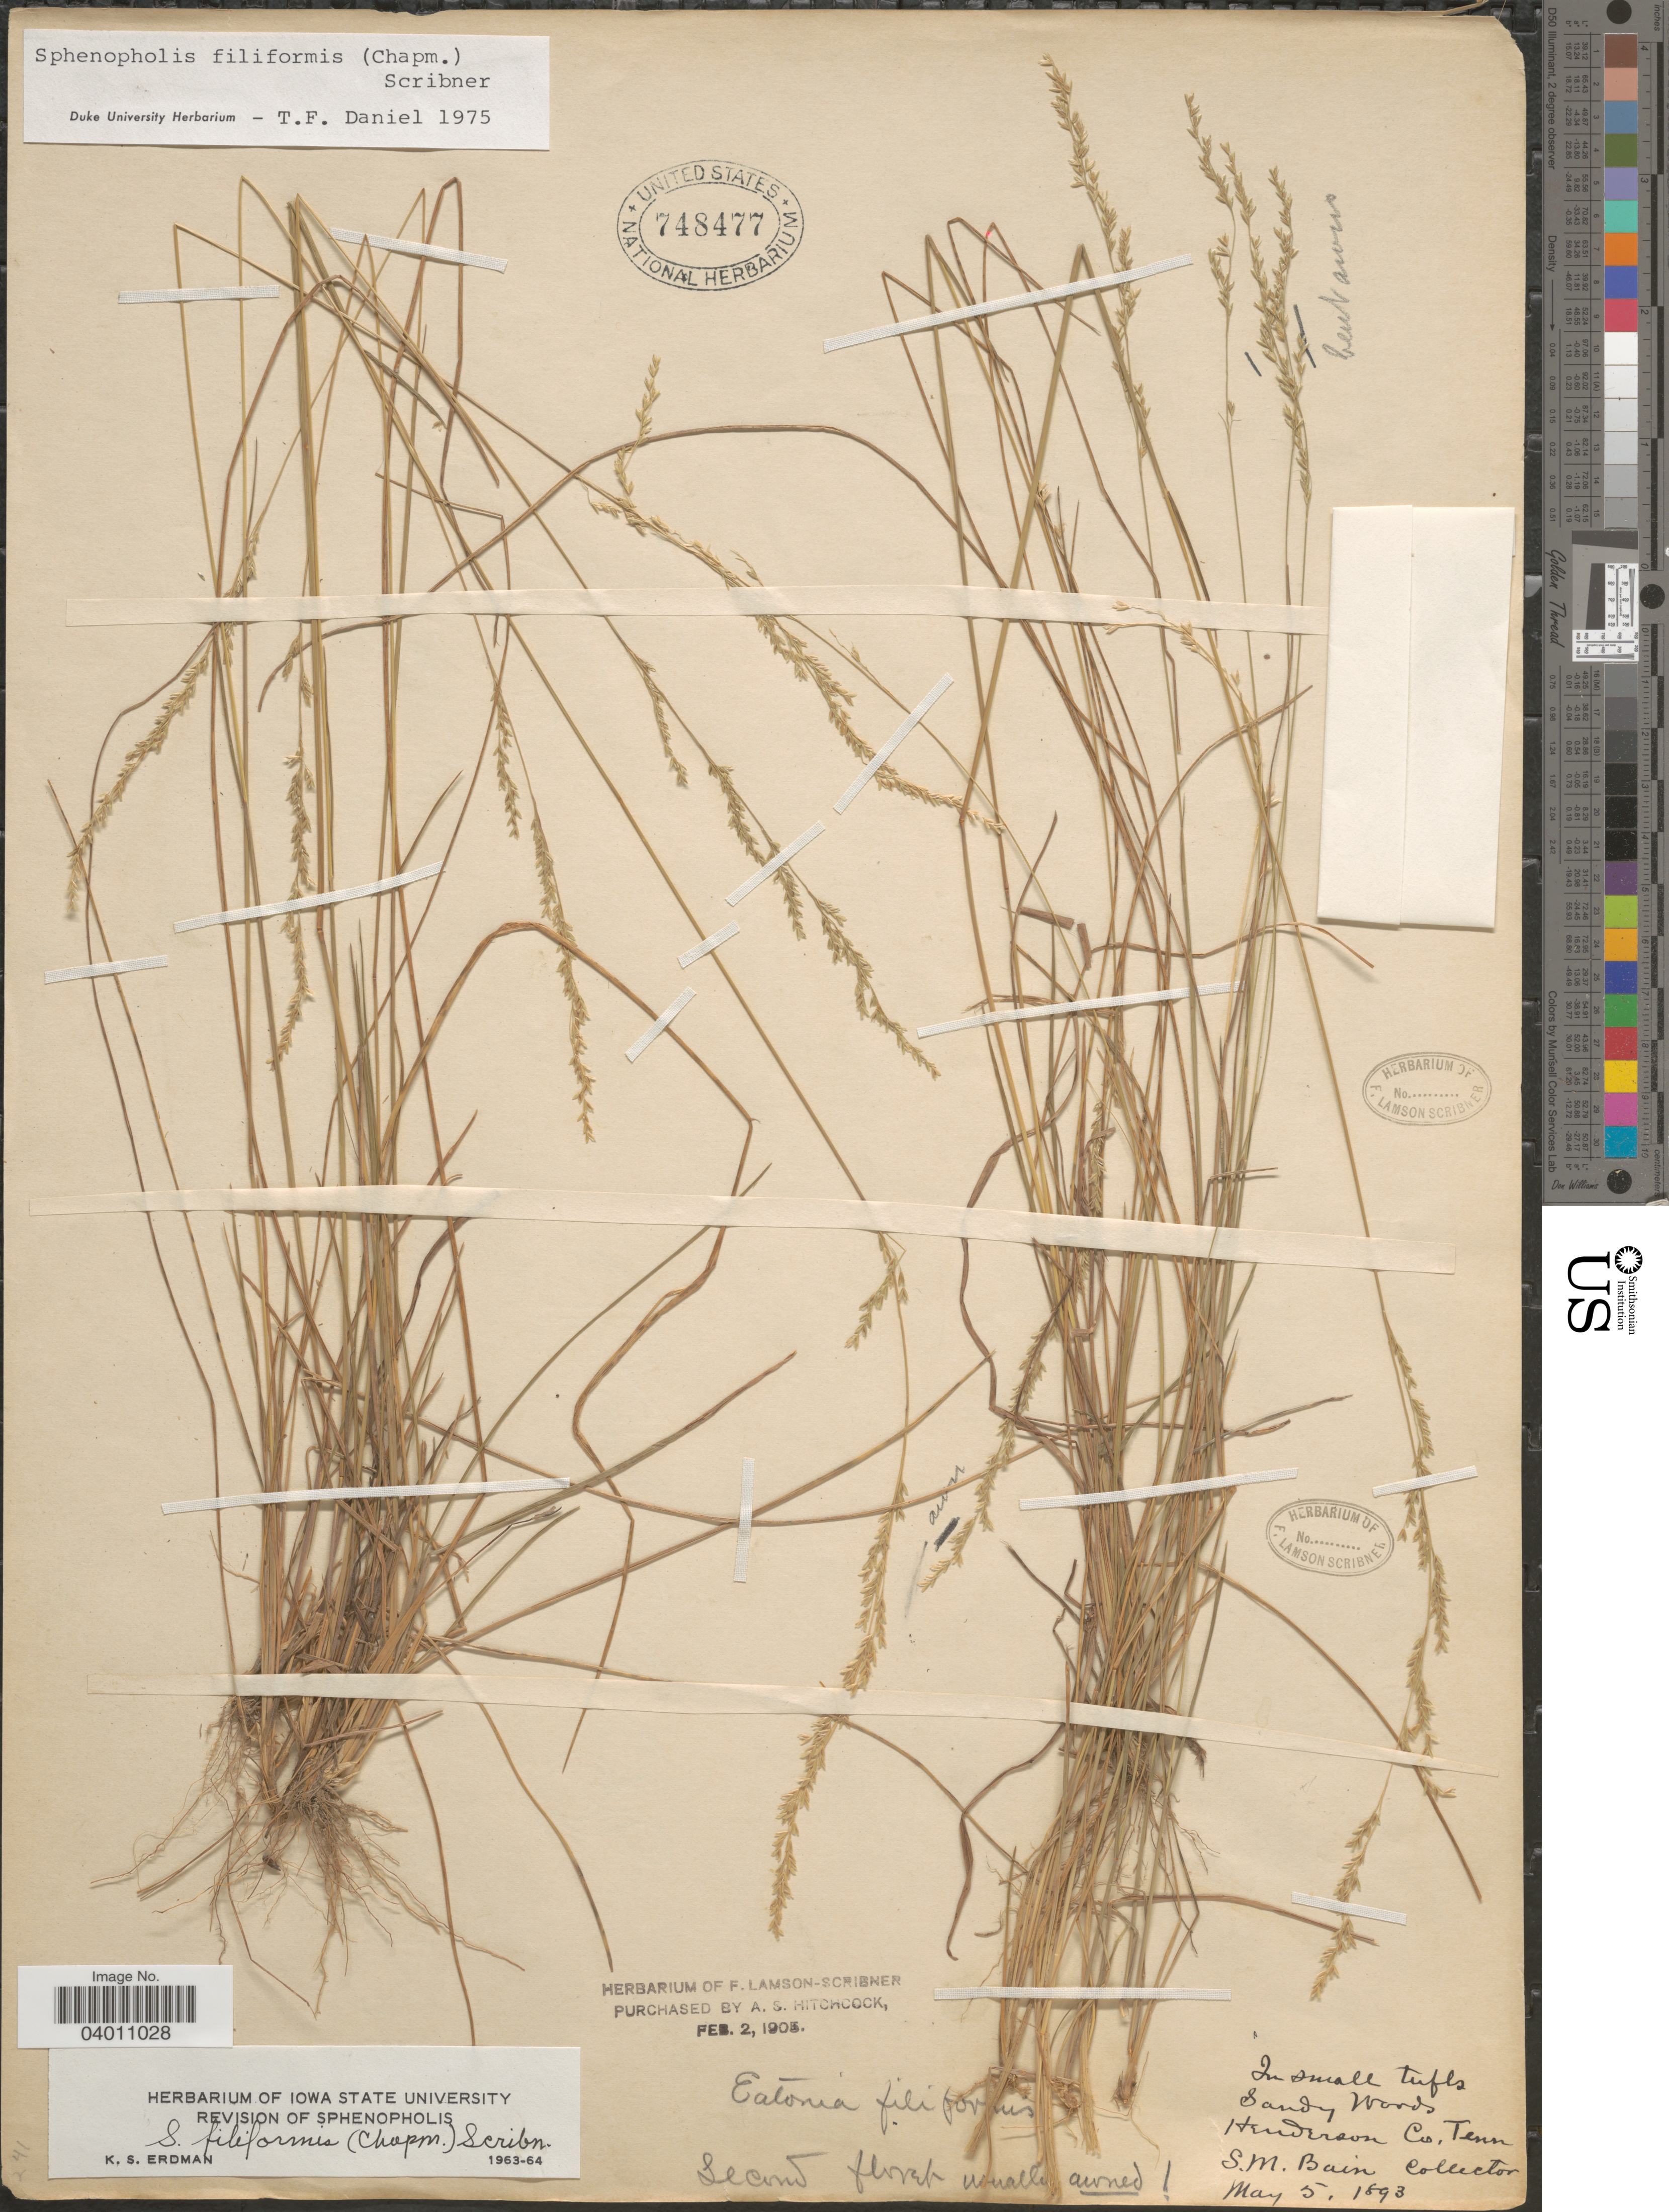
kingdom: Plantae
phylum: Tracheophyta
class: Liliopsida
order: Poales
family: Poaceae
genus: Sphenopholis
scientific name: Sphenopholis filiformis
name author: (Chapm.) Scribn.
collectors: S. M. Bain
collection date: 1893-05-05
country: United States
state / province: Tennessee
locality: Henderson Co.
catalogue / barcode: US 748477